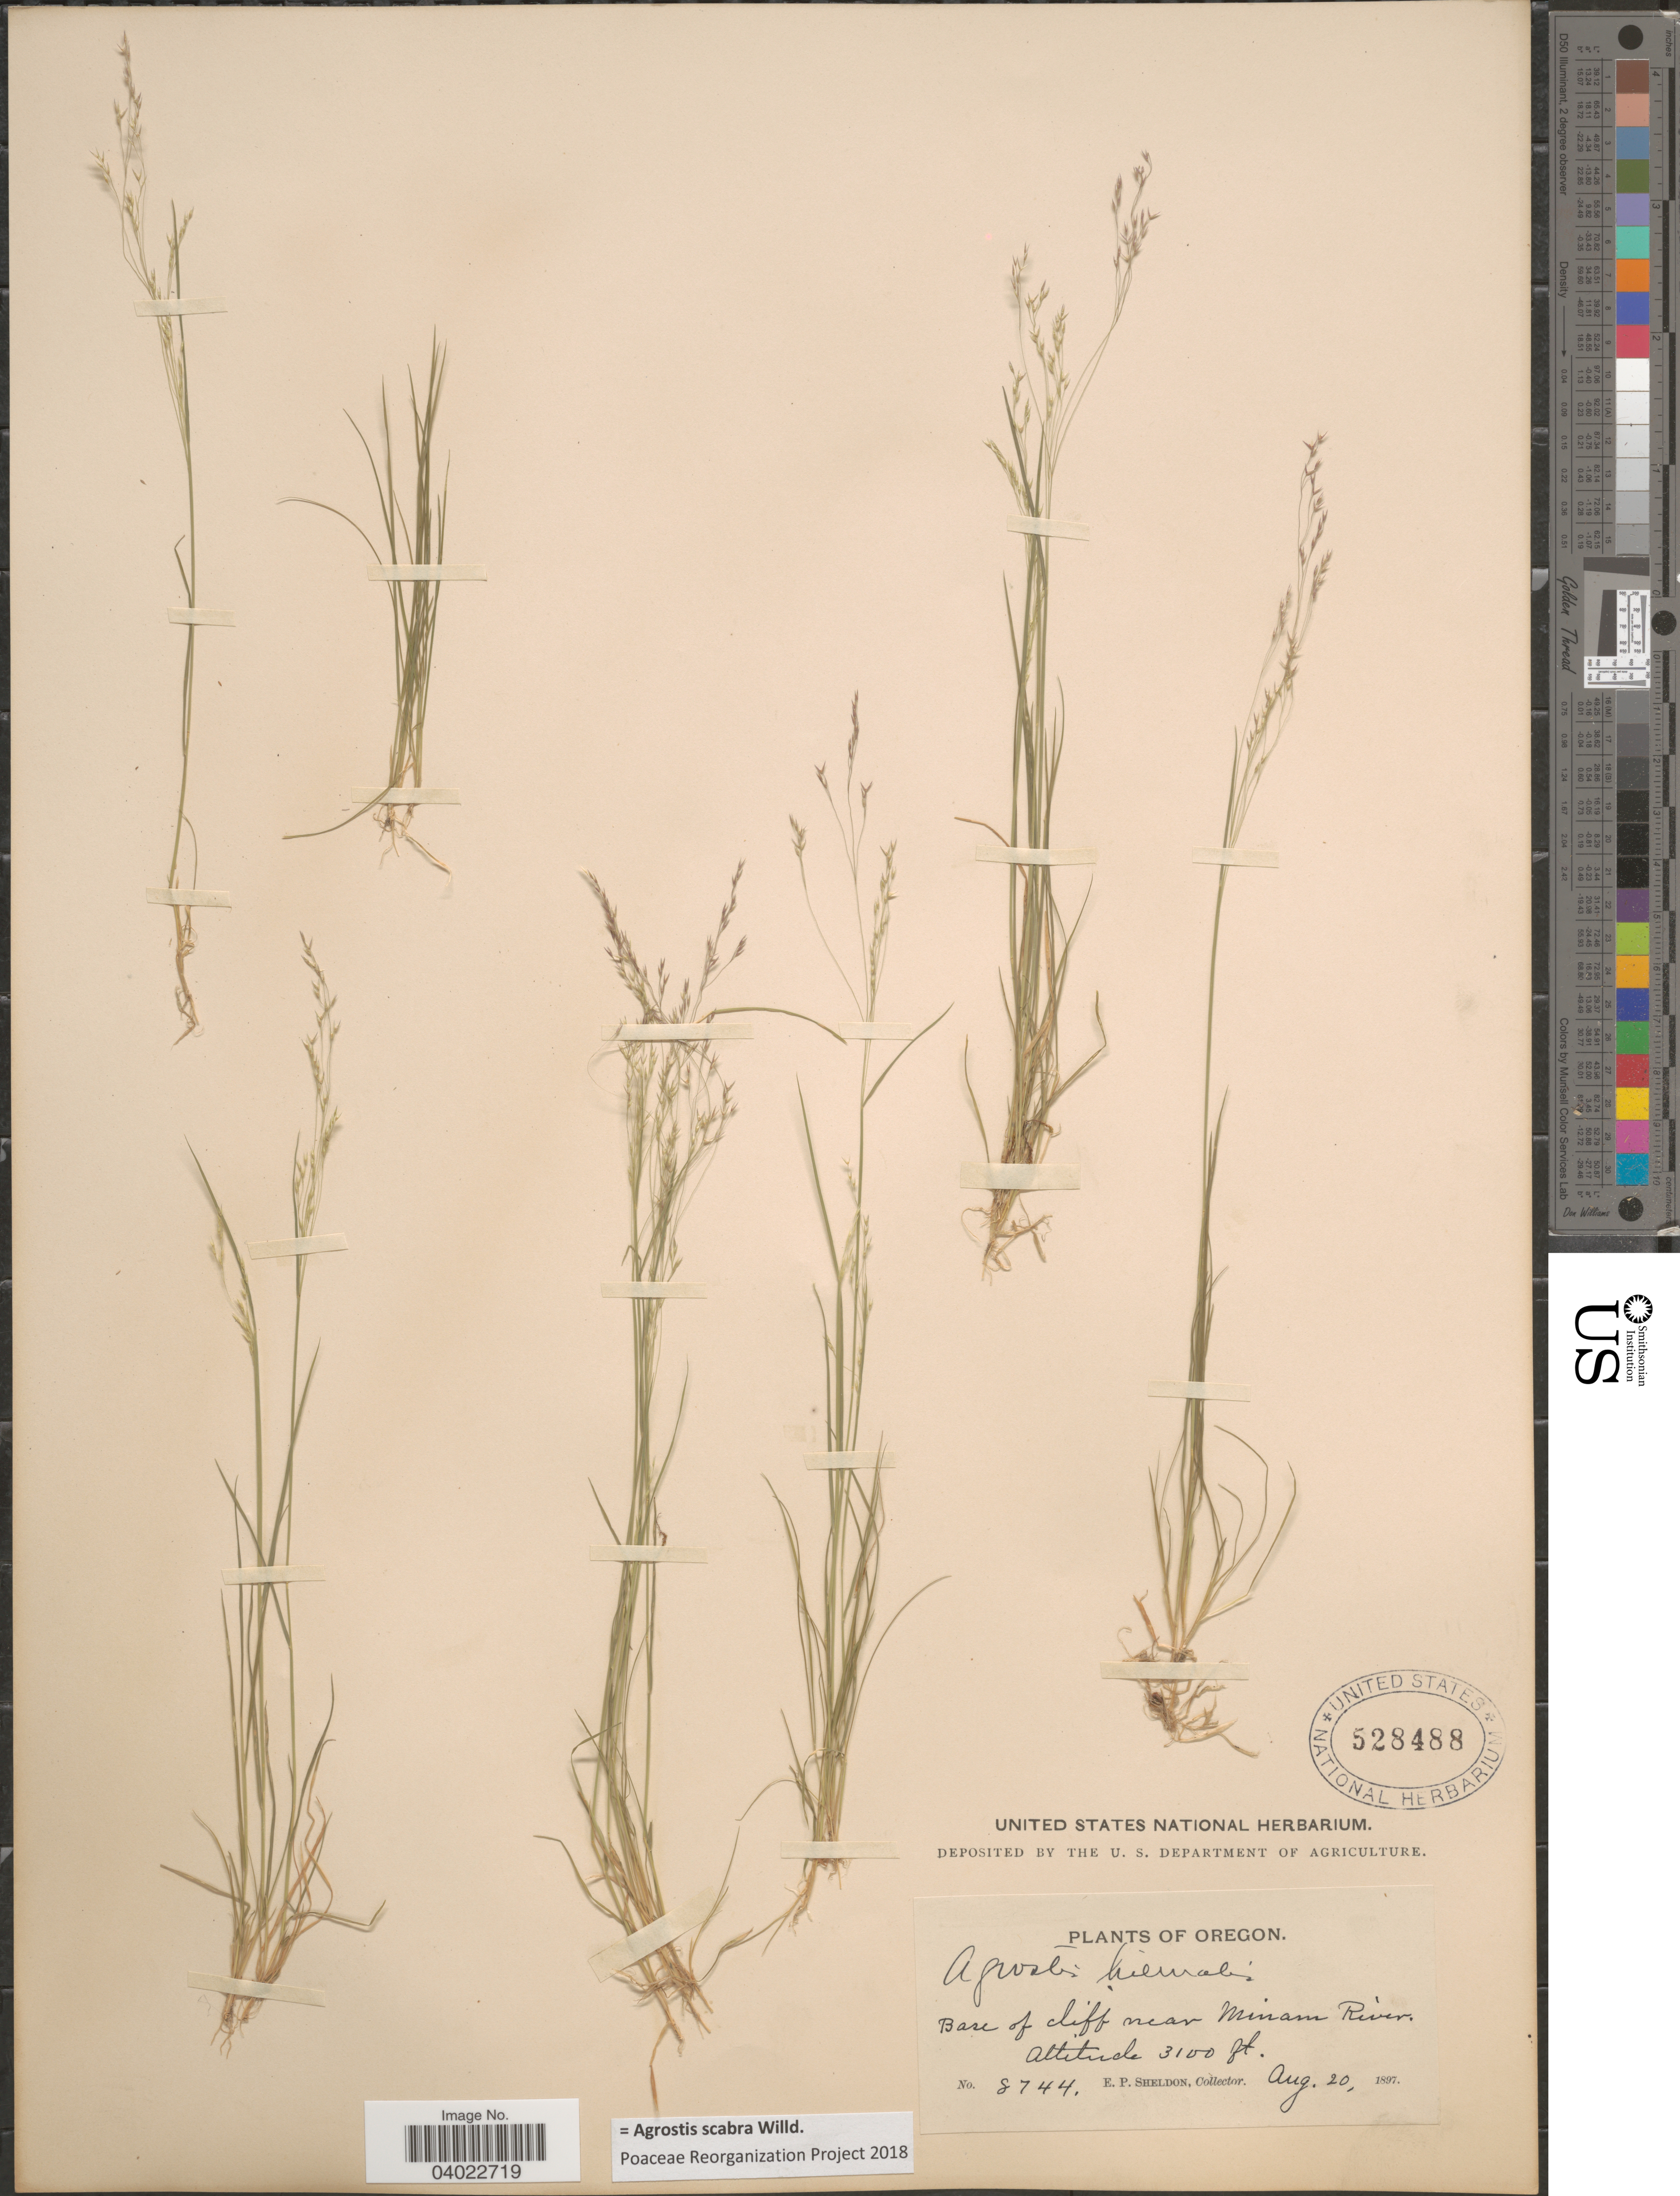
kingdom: Plantae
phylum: Tracheophyta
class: Liliopsida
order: Poales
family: Poaceae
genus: Agrostis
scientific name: Agrostis scabra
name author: Willd.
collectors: E. P. Sheldon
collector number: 8744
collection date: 1897-08-20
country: United States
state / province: Oregon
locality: Base of cliff near Minam River.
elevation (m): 945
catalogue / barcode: US 528488